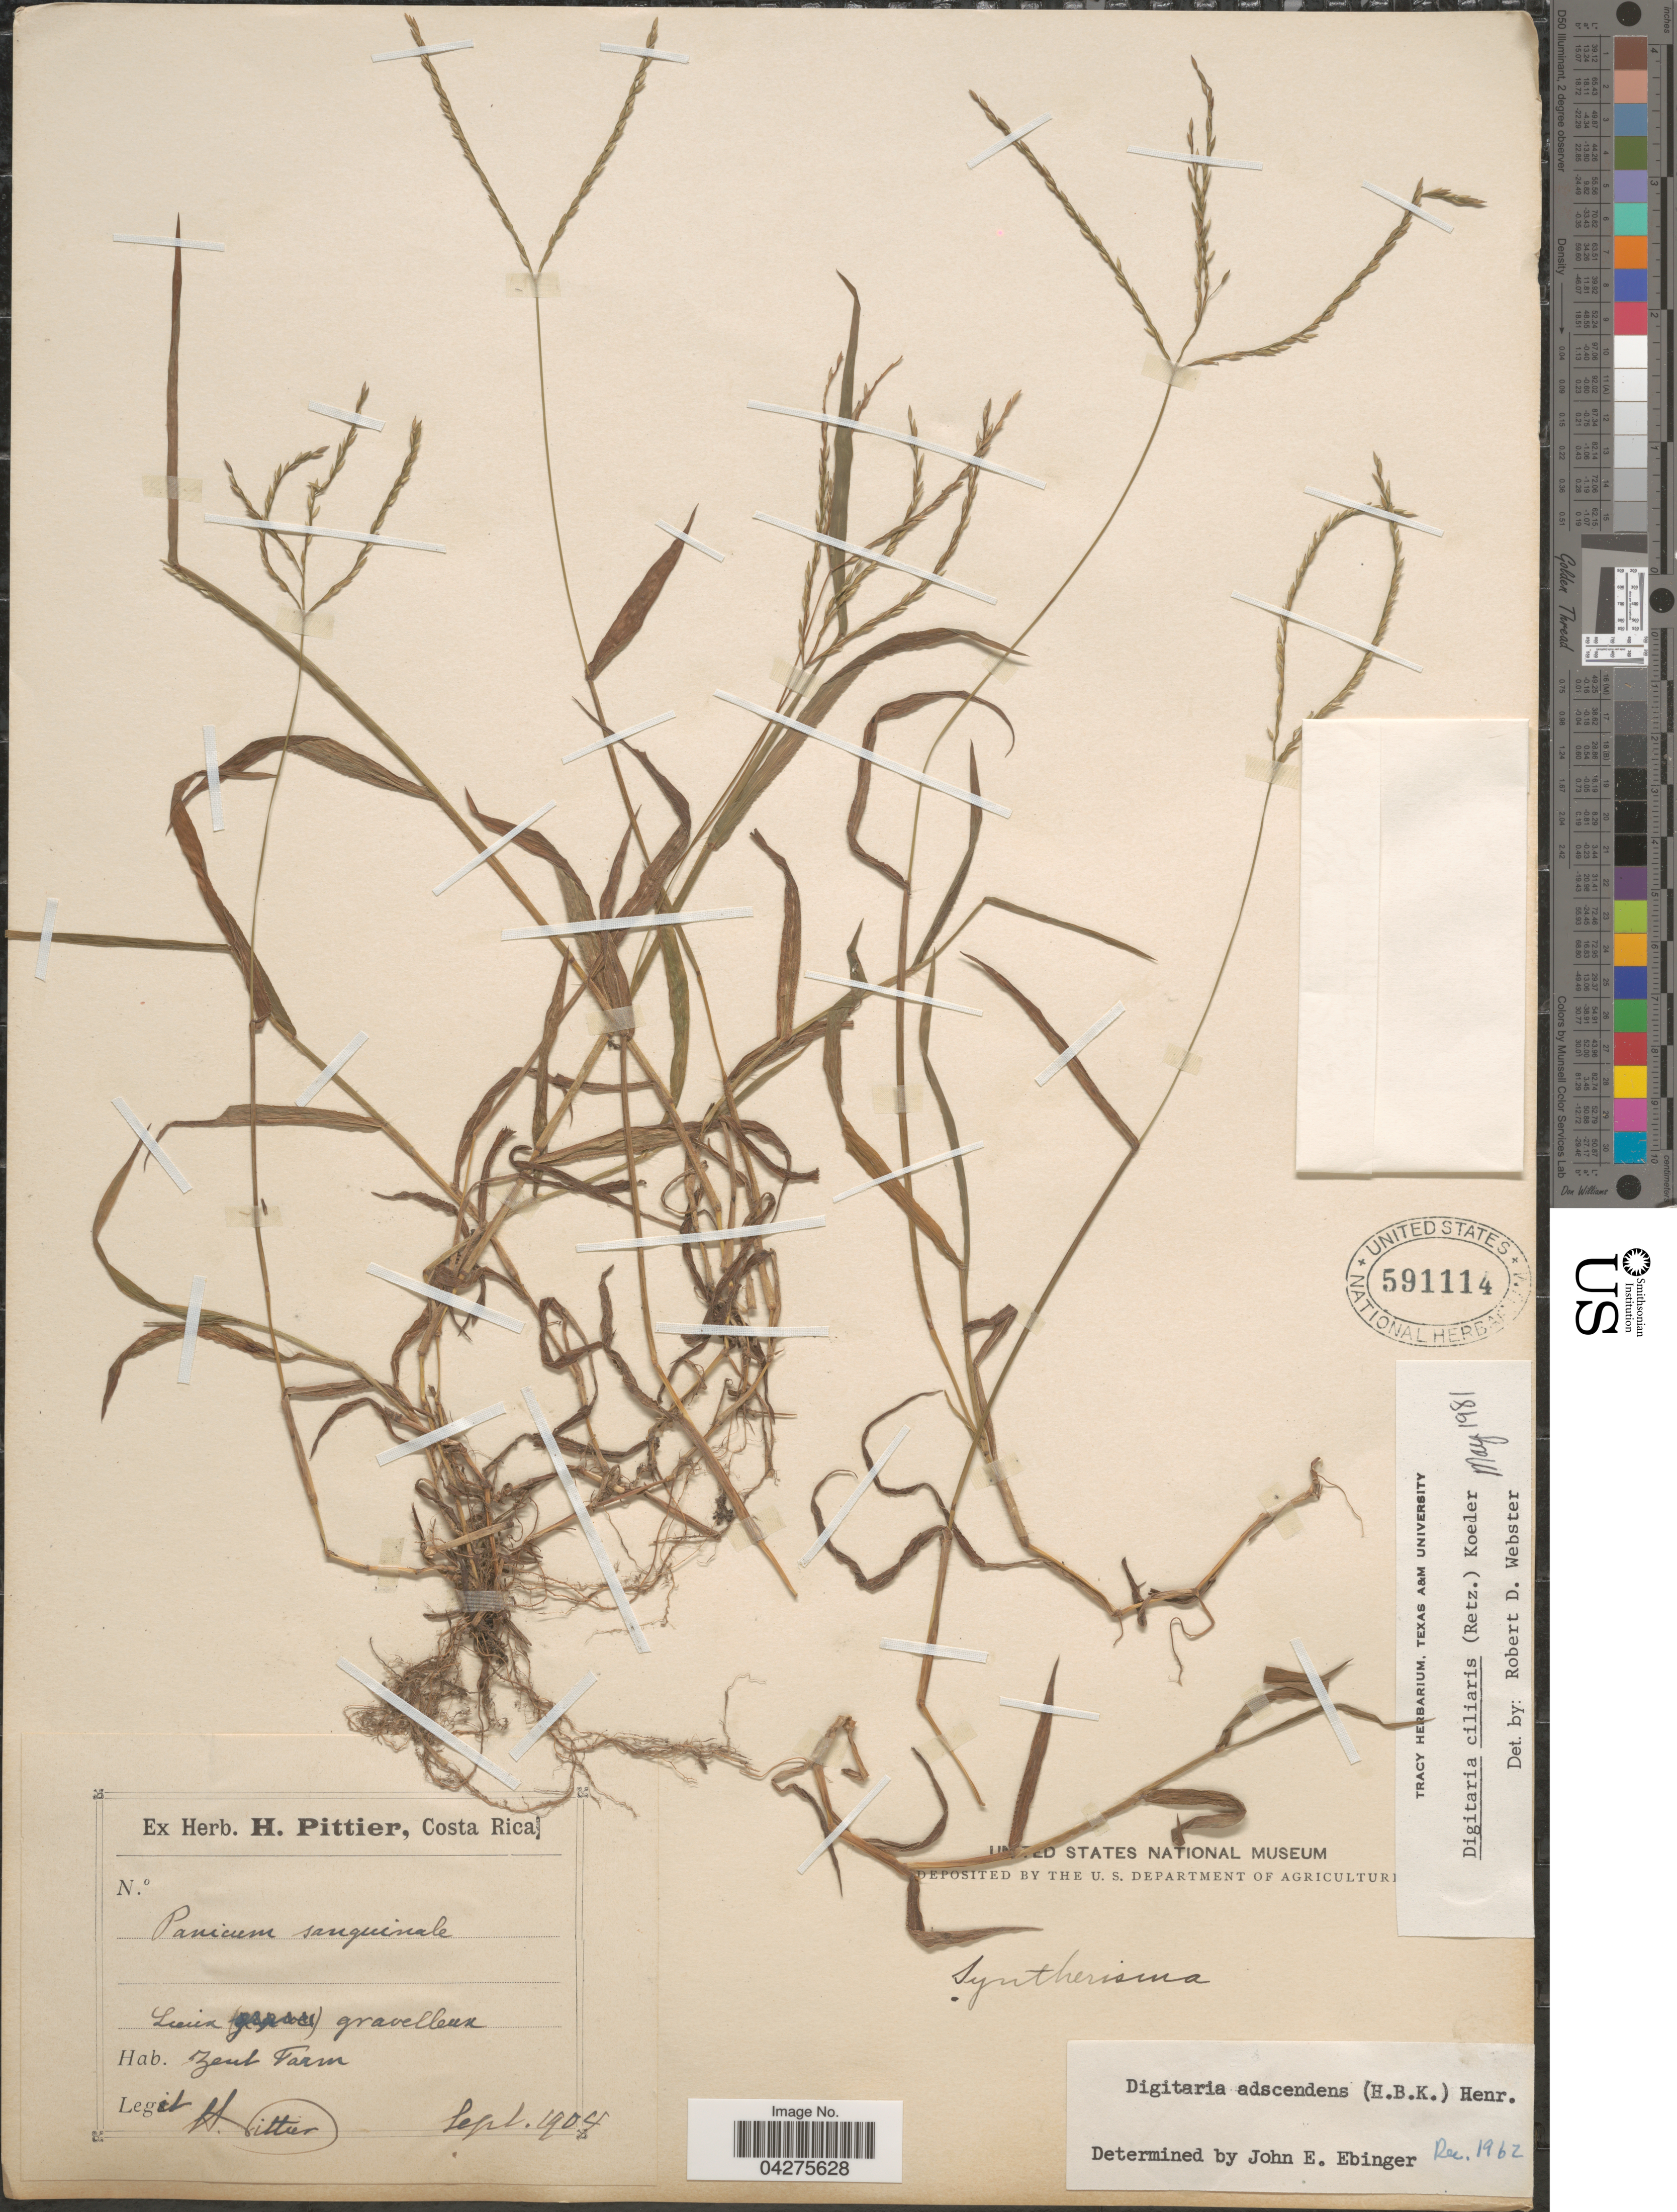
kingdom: Plantae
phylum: Tracheophyta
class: Liliopsida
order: Poales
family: Poaceae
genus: Digitaria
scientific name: Digitaria ciliaris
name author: (Retz.) Koeler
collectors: H. F. Pittier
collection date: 1904-09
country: Costa Rica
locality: Zent Farm.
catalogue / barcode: US 591114